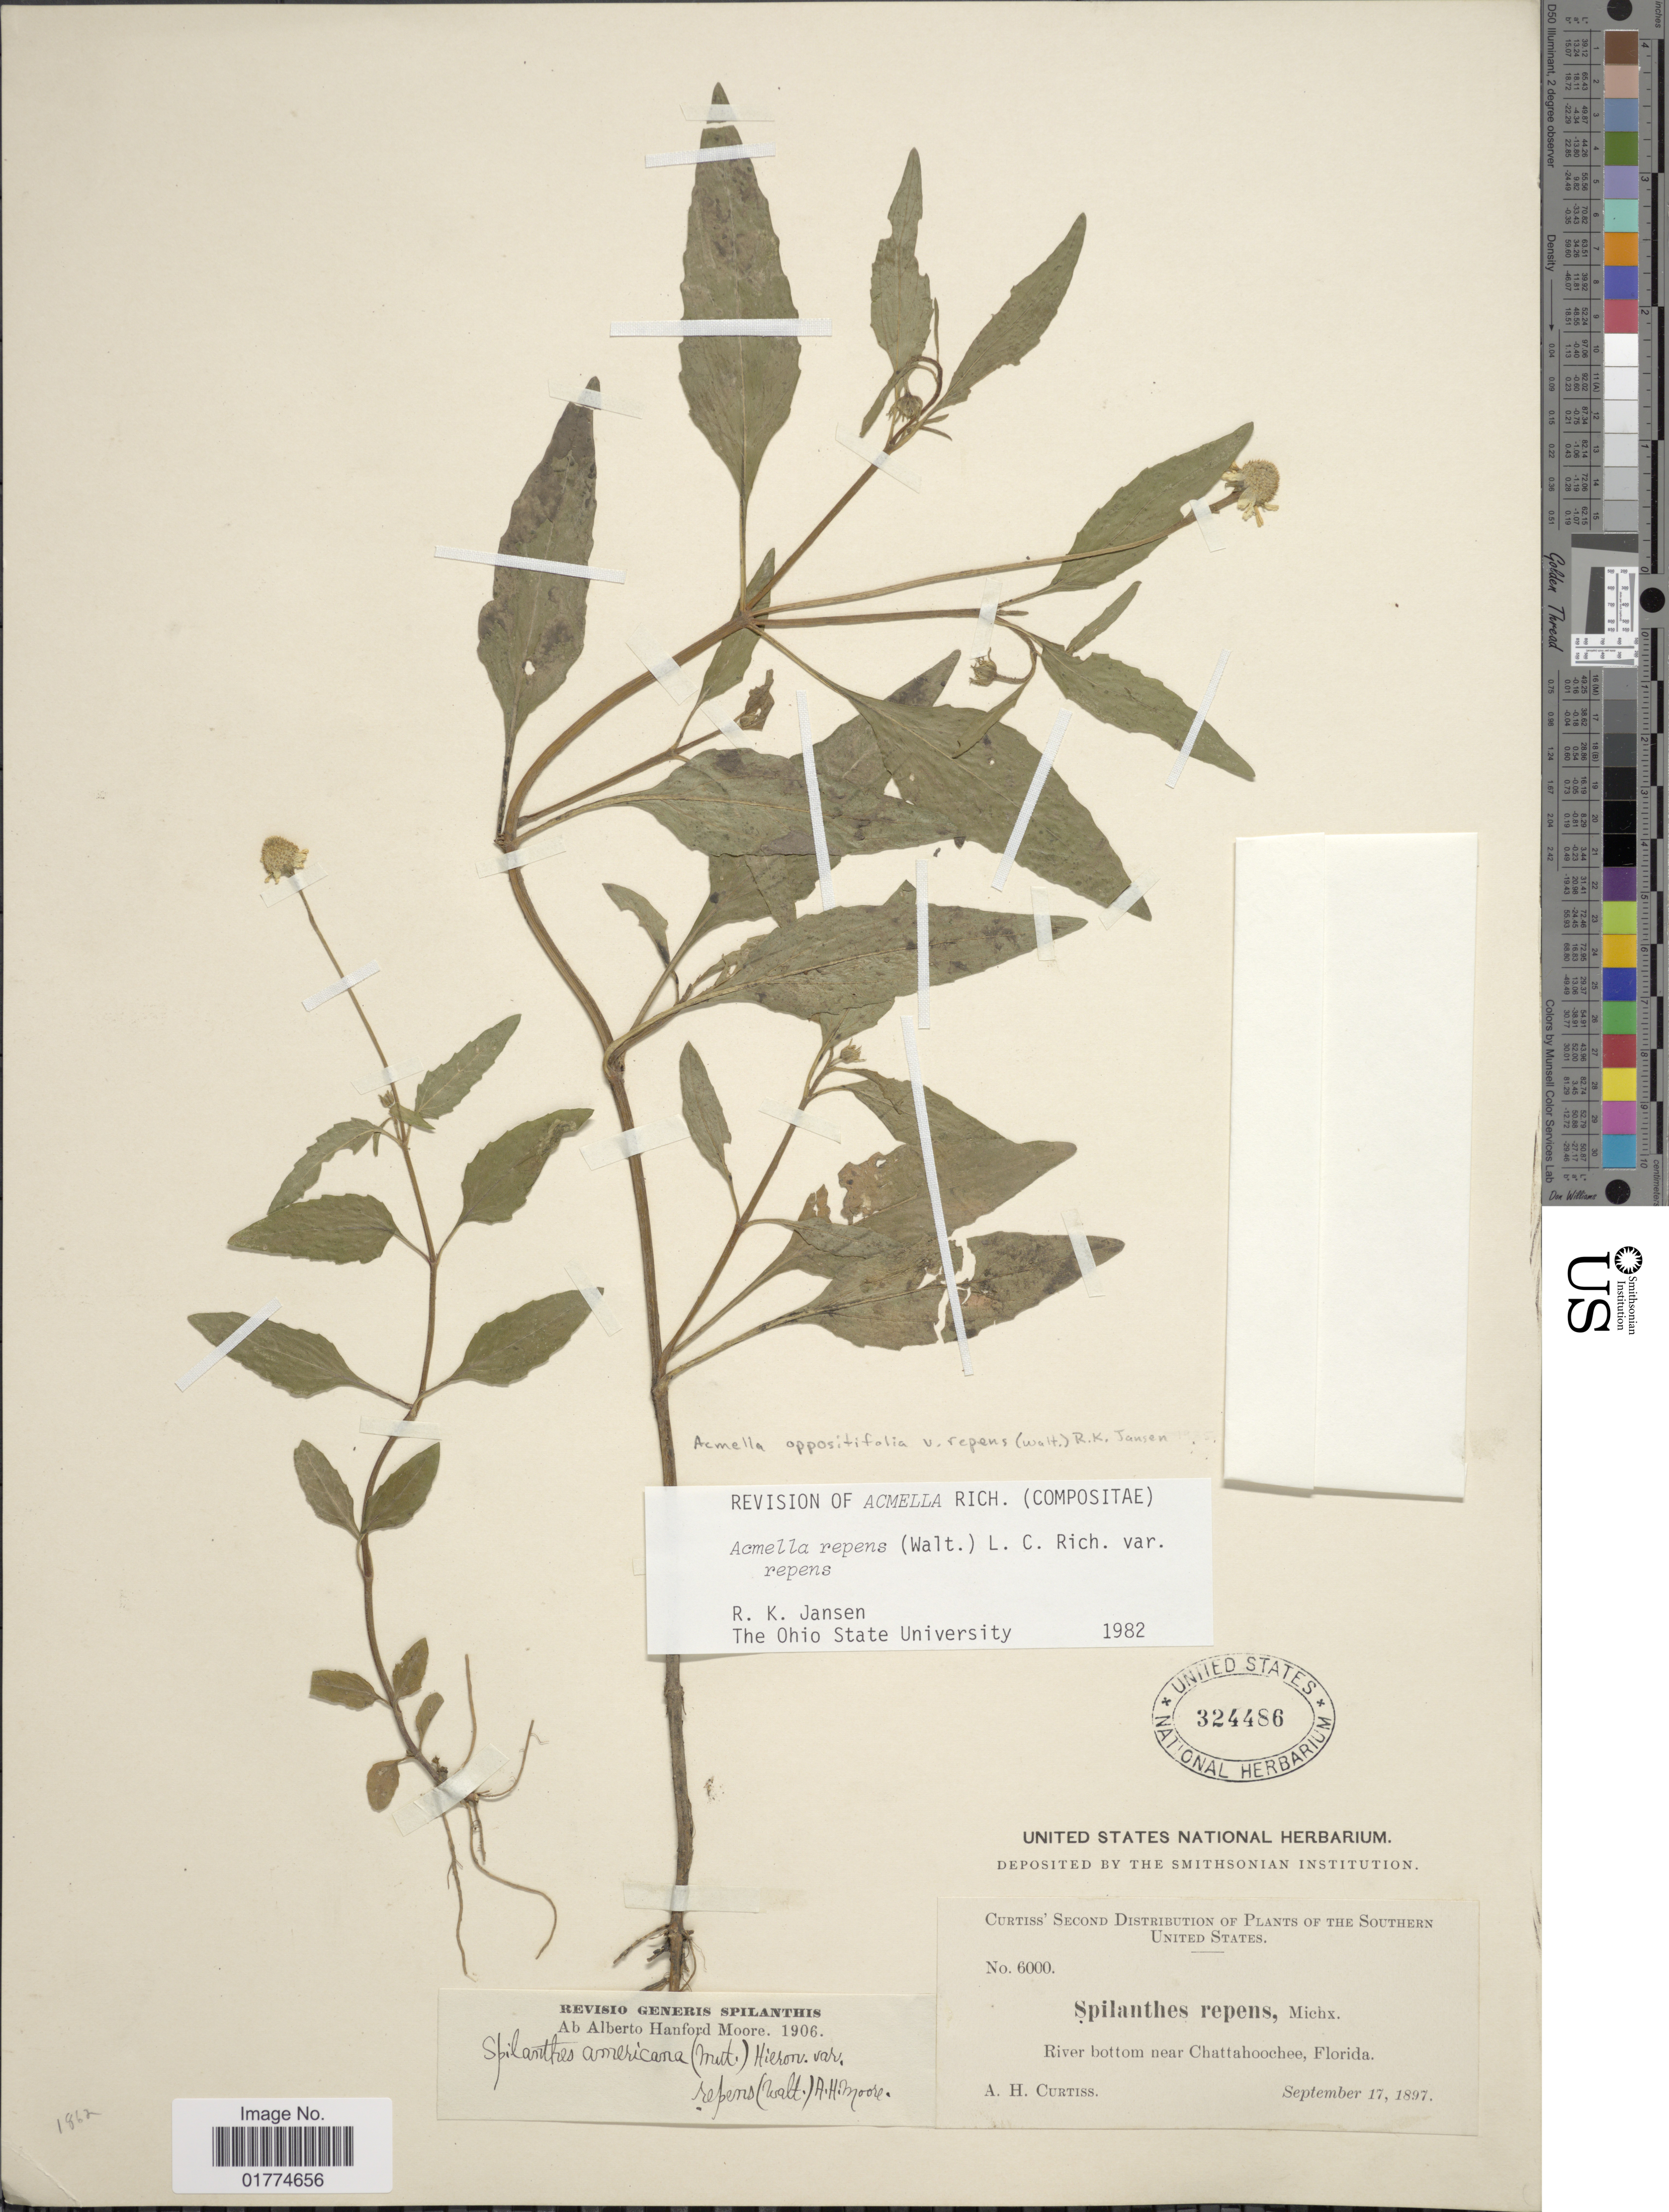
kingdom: Plantae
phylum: Tracheophyta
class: Magnoliopsida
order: Asterales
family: Asteraceae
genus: Acmella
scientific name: Acmella oppositifolia var. repens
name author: (Walter) R.K. Jansen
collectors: A. H. Curtiss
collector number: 6000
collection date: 1897-09-17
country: United States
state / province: Florida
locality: River bottom near Chattahoochee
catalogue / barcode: US 324486